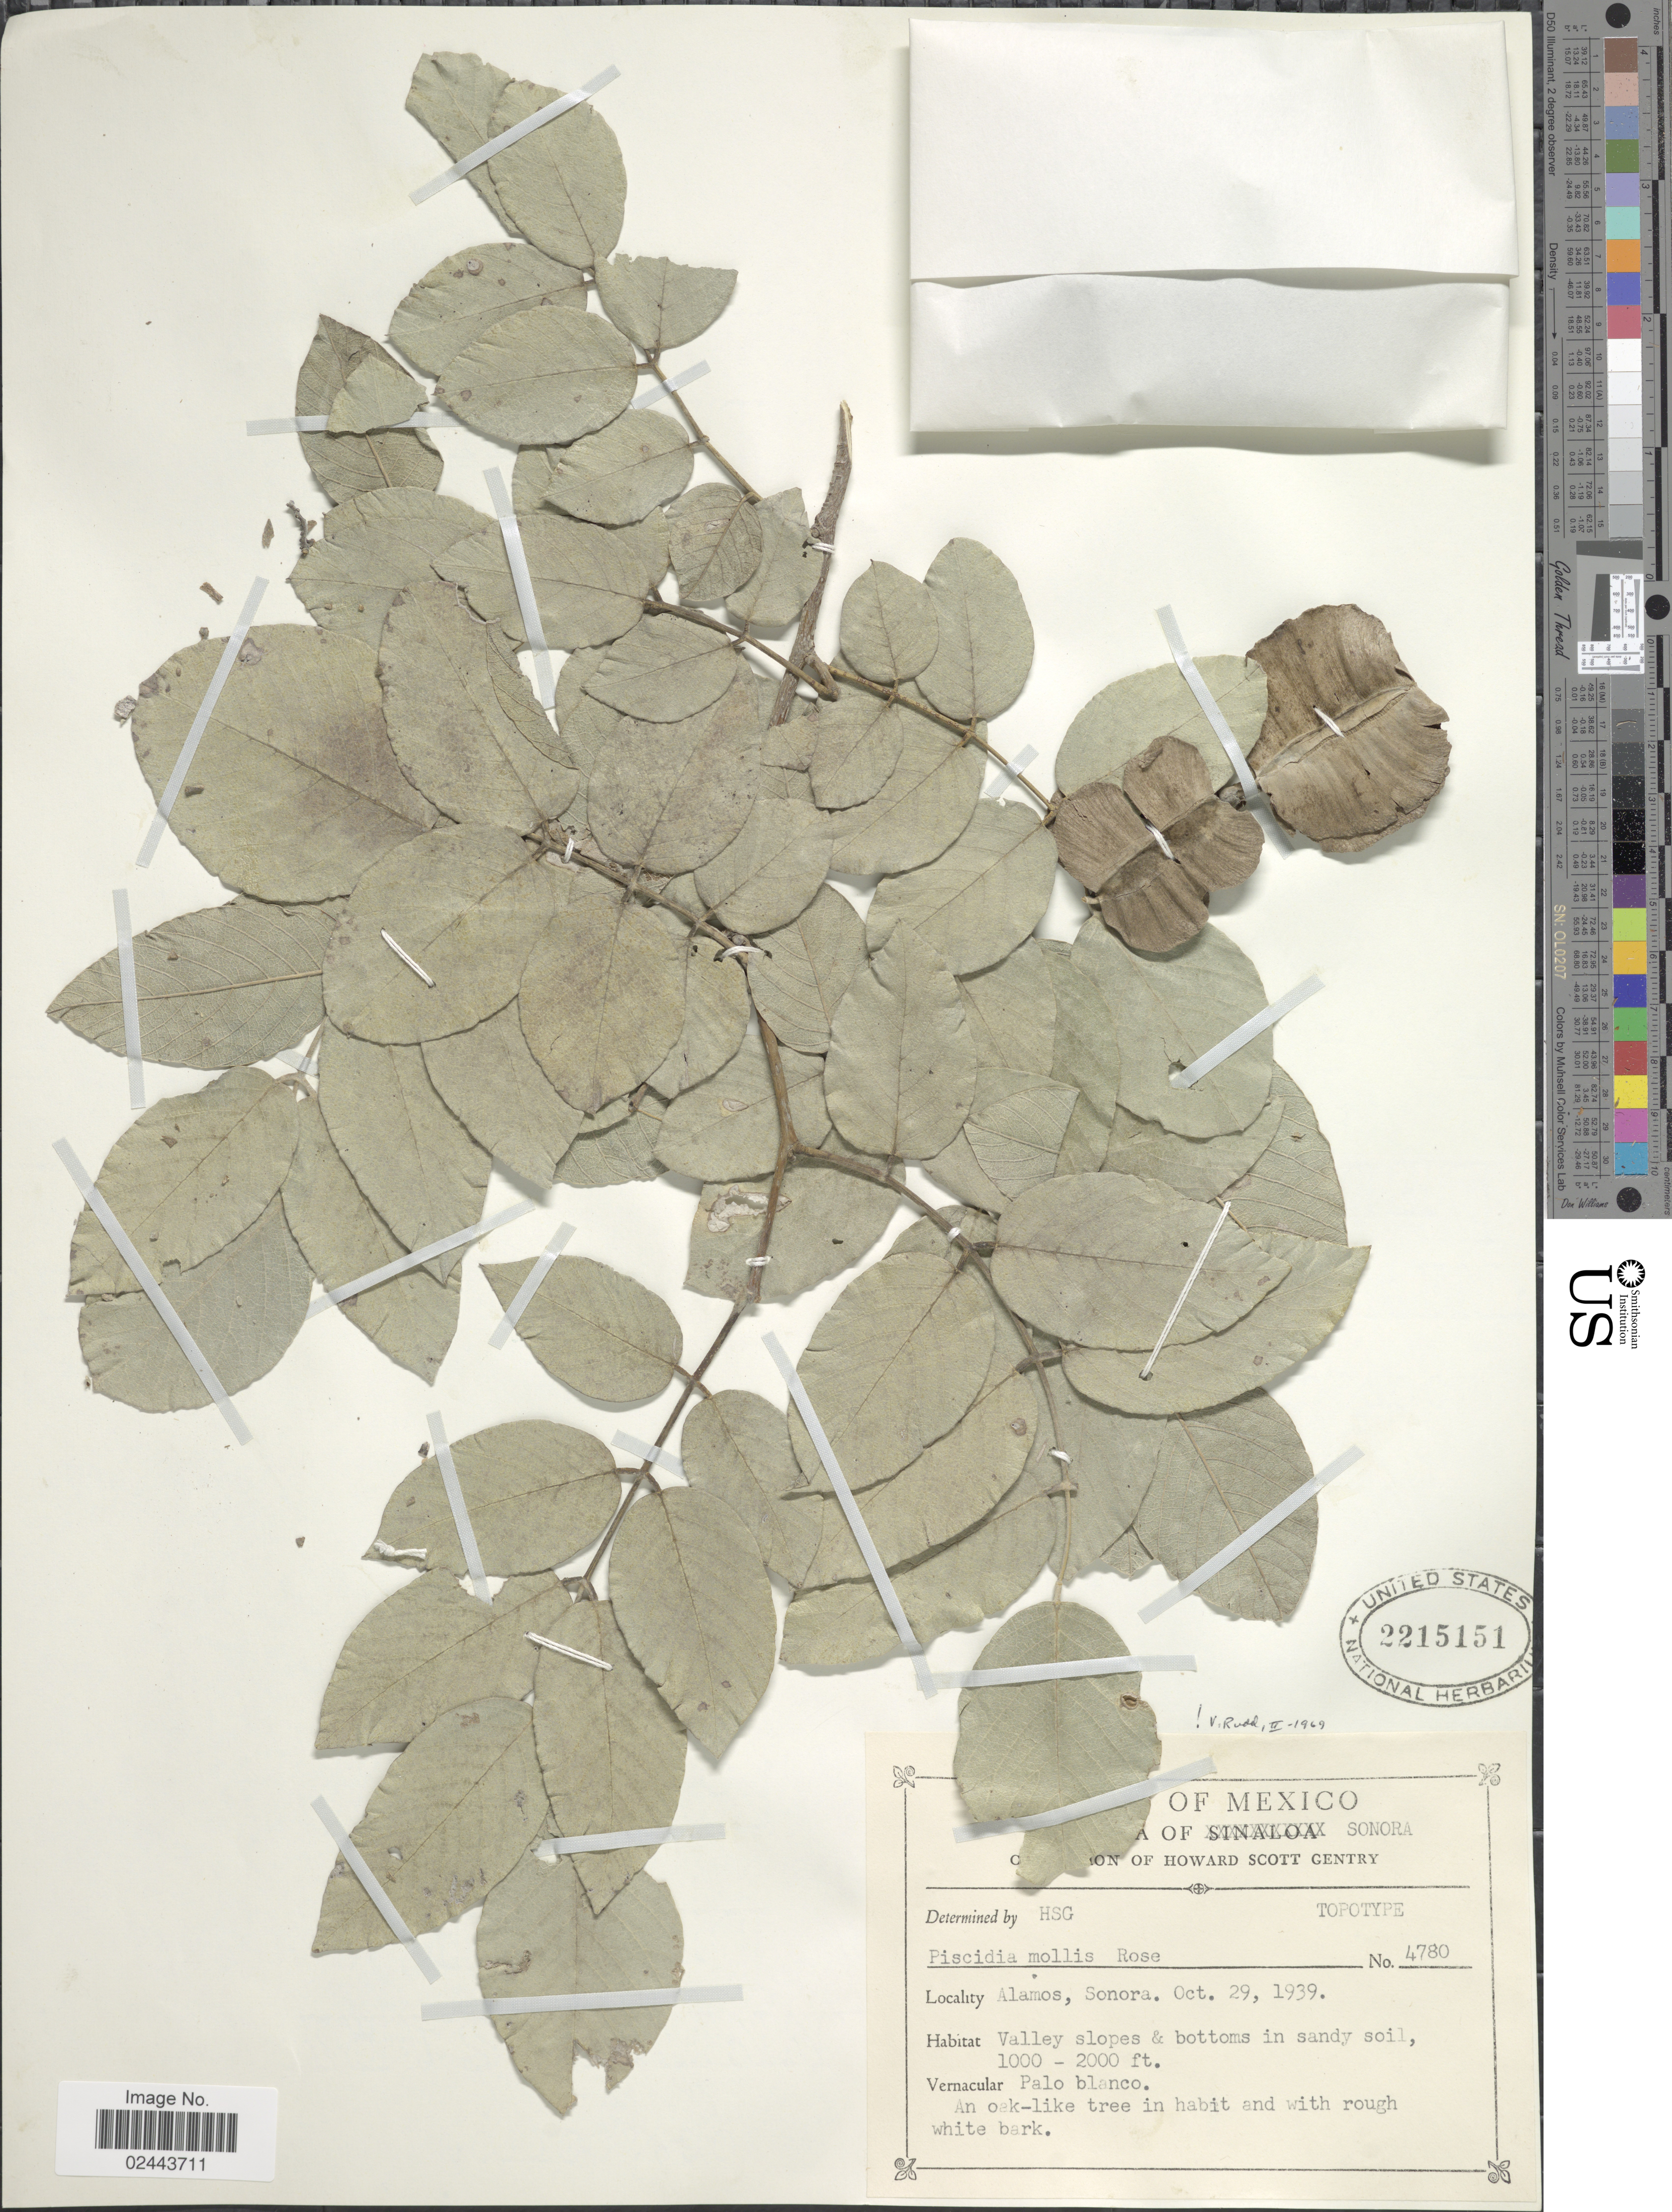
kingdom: Plantae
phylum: Tracheophyta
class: Magnoliopsida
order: Fabales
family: Fabaceae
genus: Piscidia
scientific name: Piscidia mollis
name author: Rose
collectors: H. S. Gentry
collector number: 4780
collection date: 1939-10-29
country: Mexico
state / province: Sonora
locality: Alamos, valley slopes & bottoms in sandy soil.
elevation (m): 305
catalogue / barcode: US 2215151